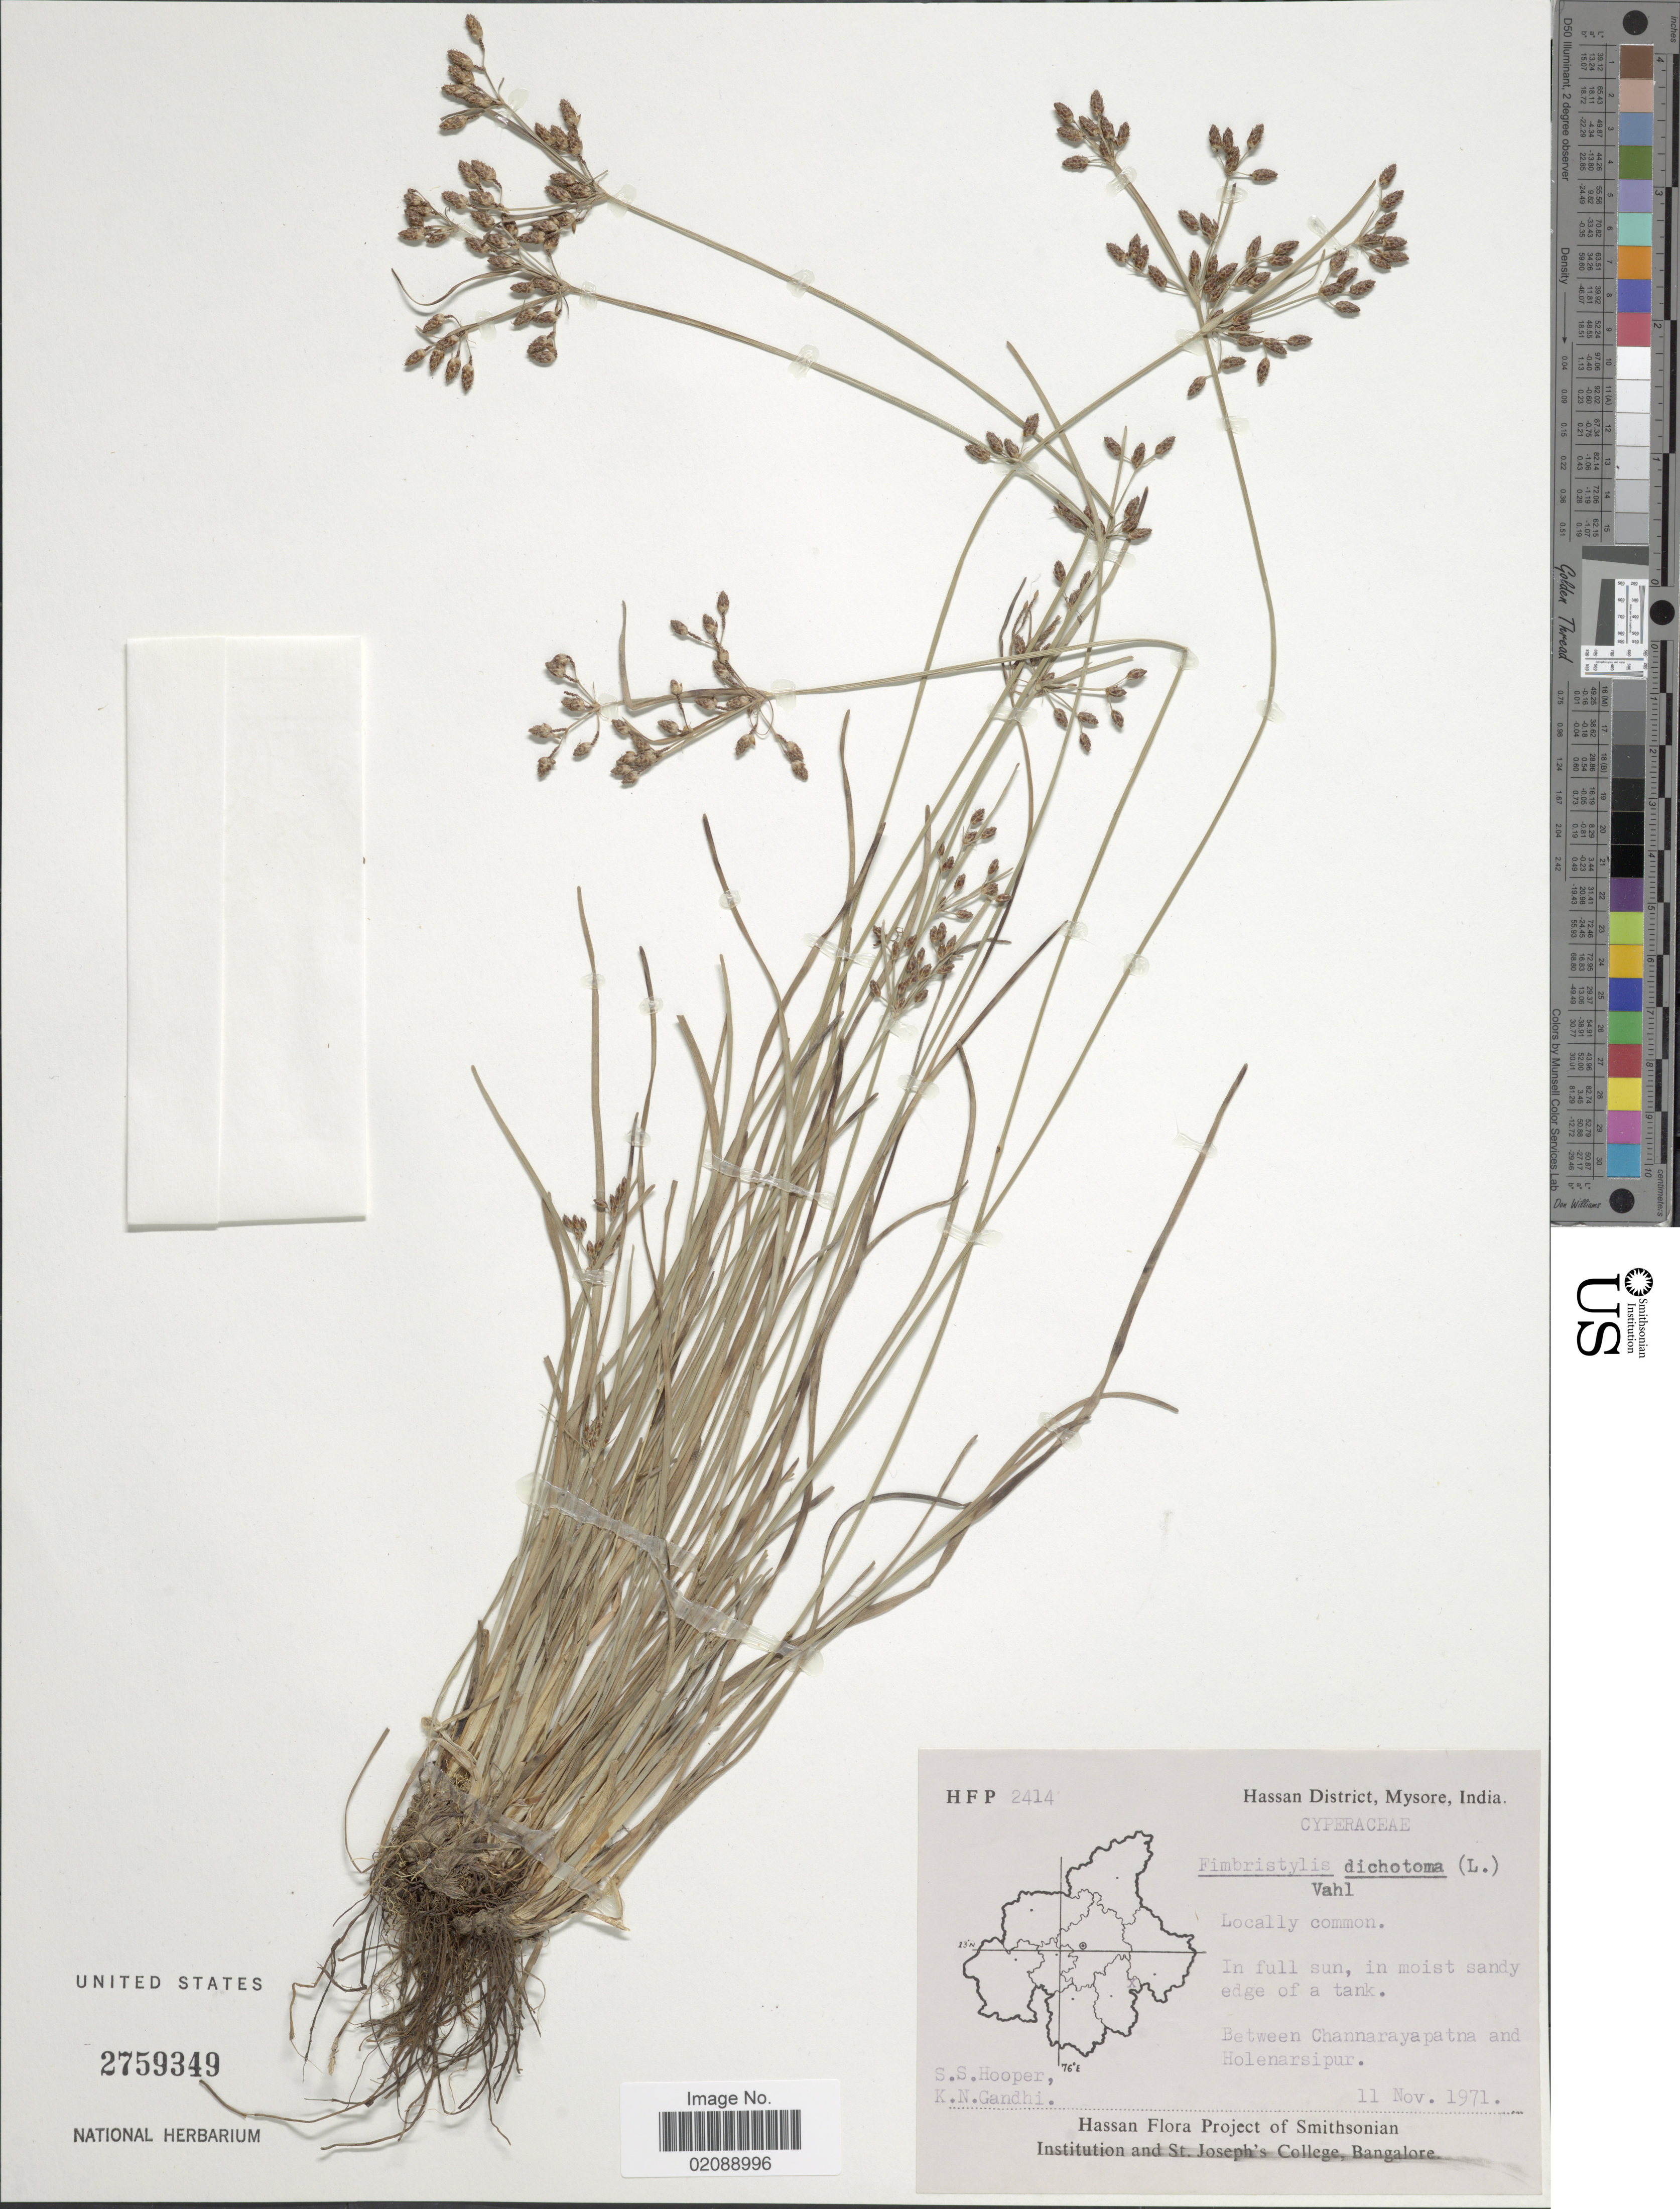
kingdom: Plantae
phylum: Tracheophyta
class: Liliopsida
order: Poales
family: Cyperaceae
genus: Fimbristylis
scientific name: Fimbristylis dichotoma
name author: (L.) Vahl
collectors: S. S. Hooper & K. N. Gandhi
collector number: H F P 2414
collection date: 1971-11-11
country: India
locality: Hassan District, Mysore, In full sun, in moist sandy edge of a tank. Between Channarayapatna and Holenarsipur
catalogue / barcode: US 2759349